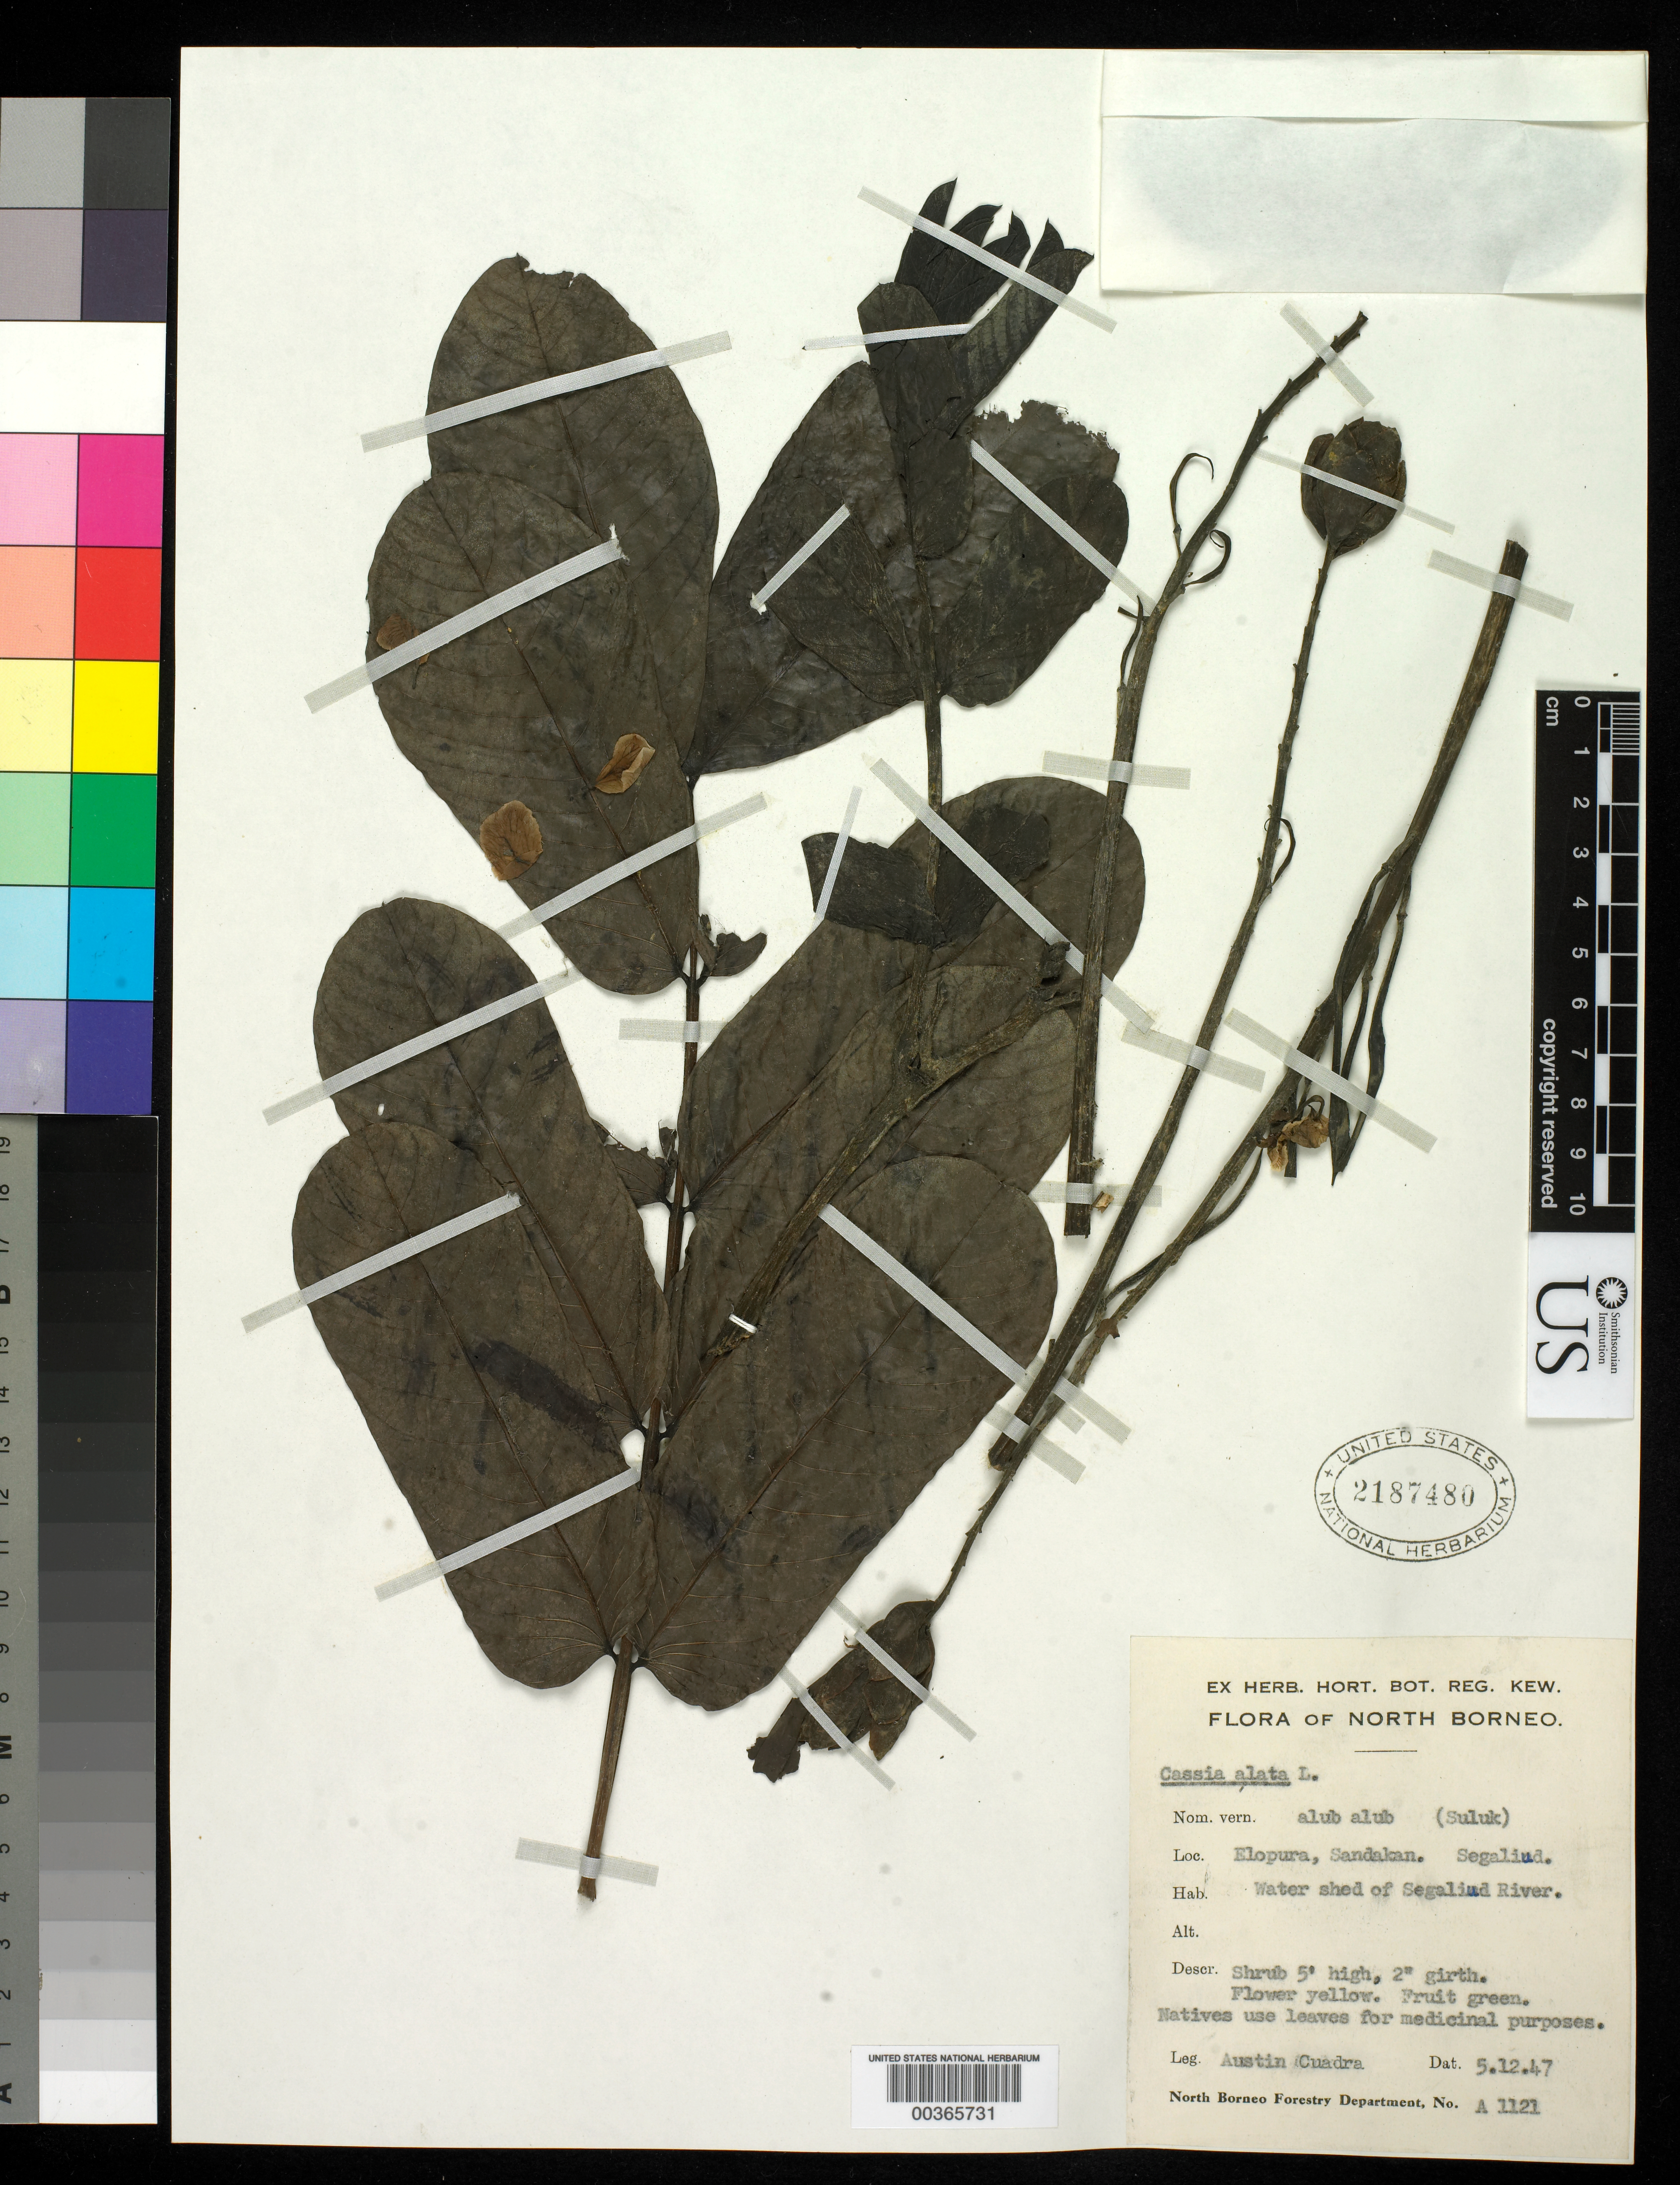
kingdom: Plantae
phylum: Tracheophyta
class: Magnoliopsida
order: Fabales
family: Fabaceae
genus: Senna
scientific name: Senna alata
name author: (L.) Roxb.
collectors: A. Cuadra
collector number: N.borneo For. Dept. No. A1121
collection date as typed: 05 Dec 1947 or 12 May 1947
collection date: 1947-05-12 or 1947-12-05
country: Malaysia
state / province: Sabah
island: Borneo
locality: Elopura, sandakan; segaliud; water shed of segaliud river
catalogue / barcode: US 2187480